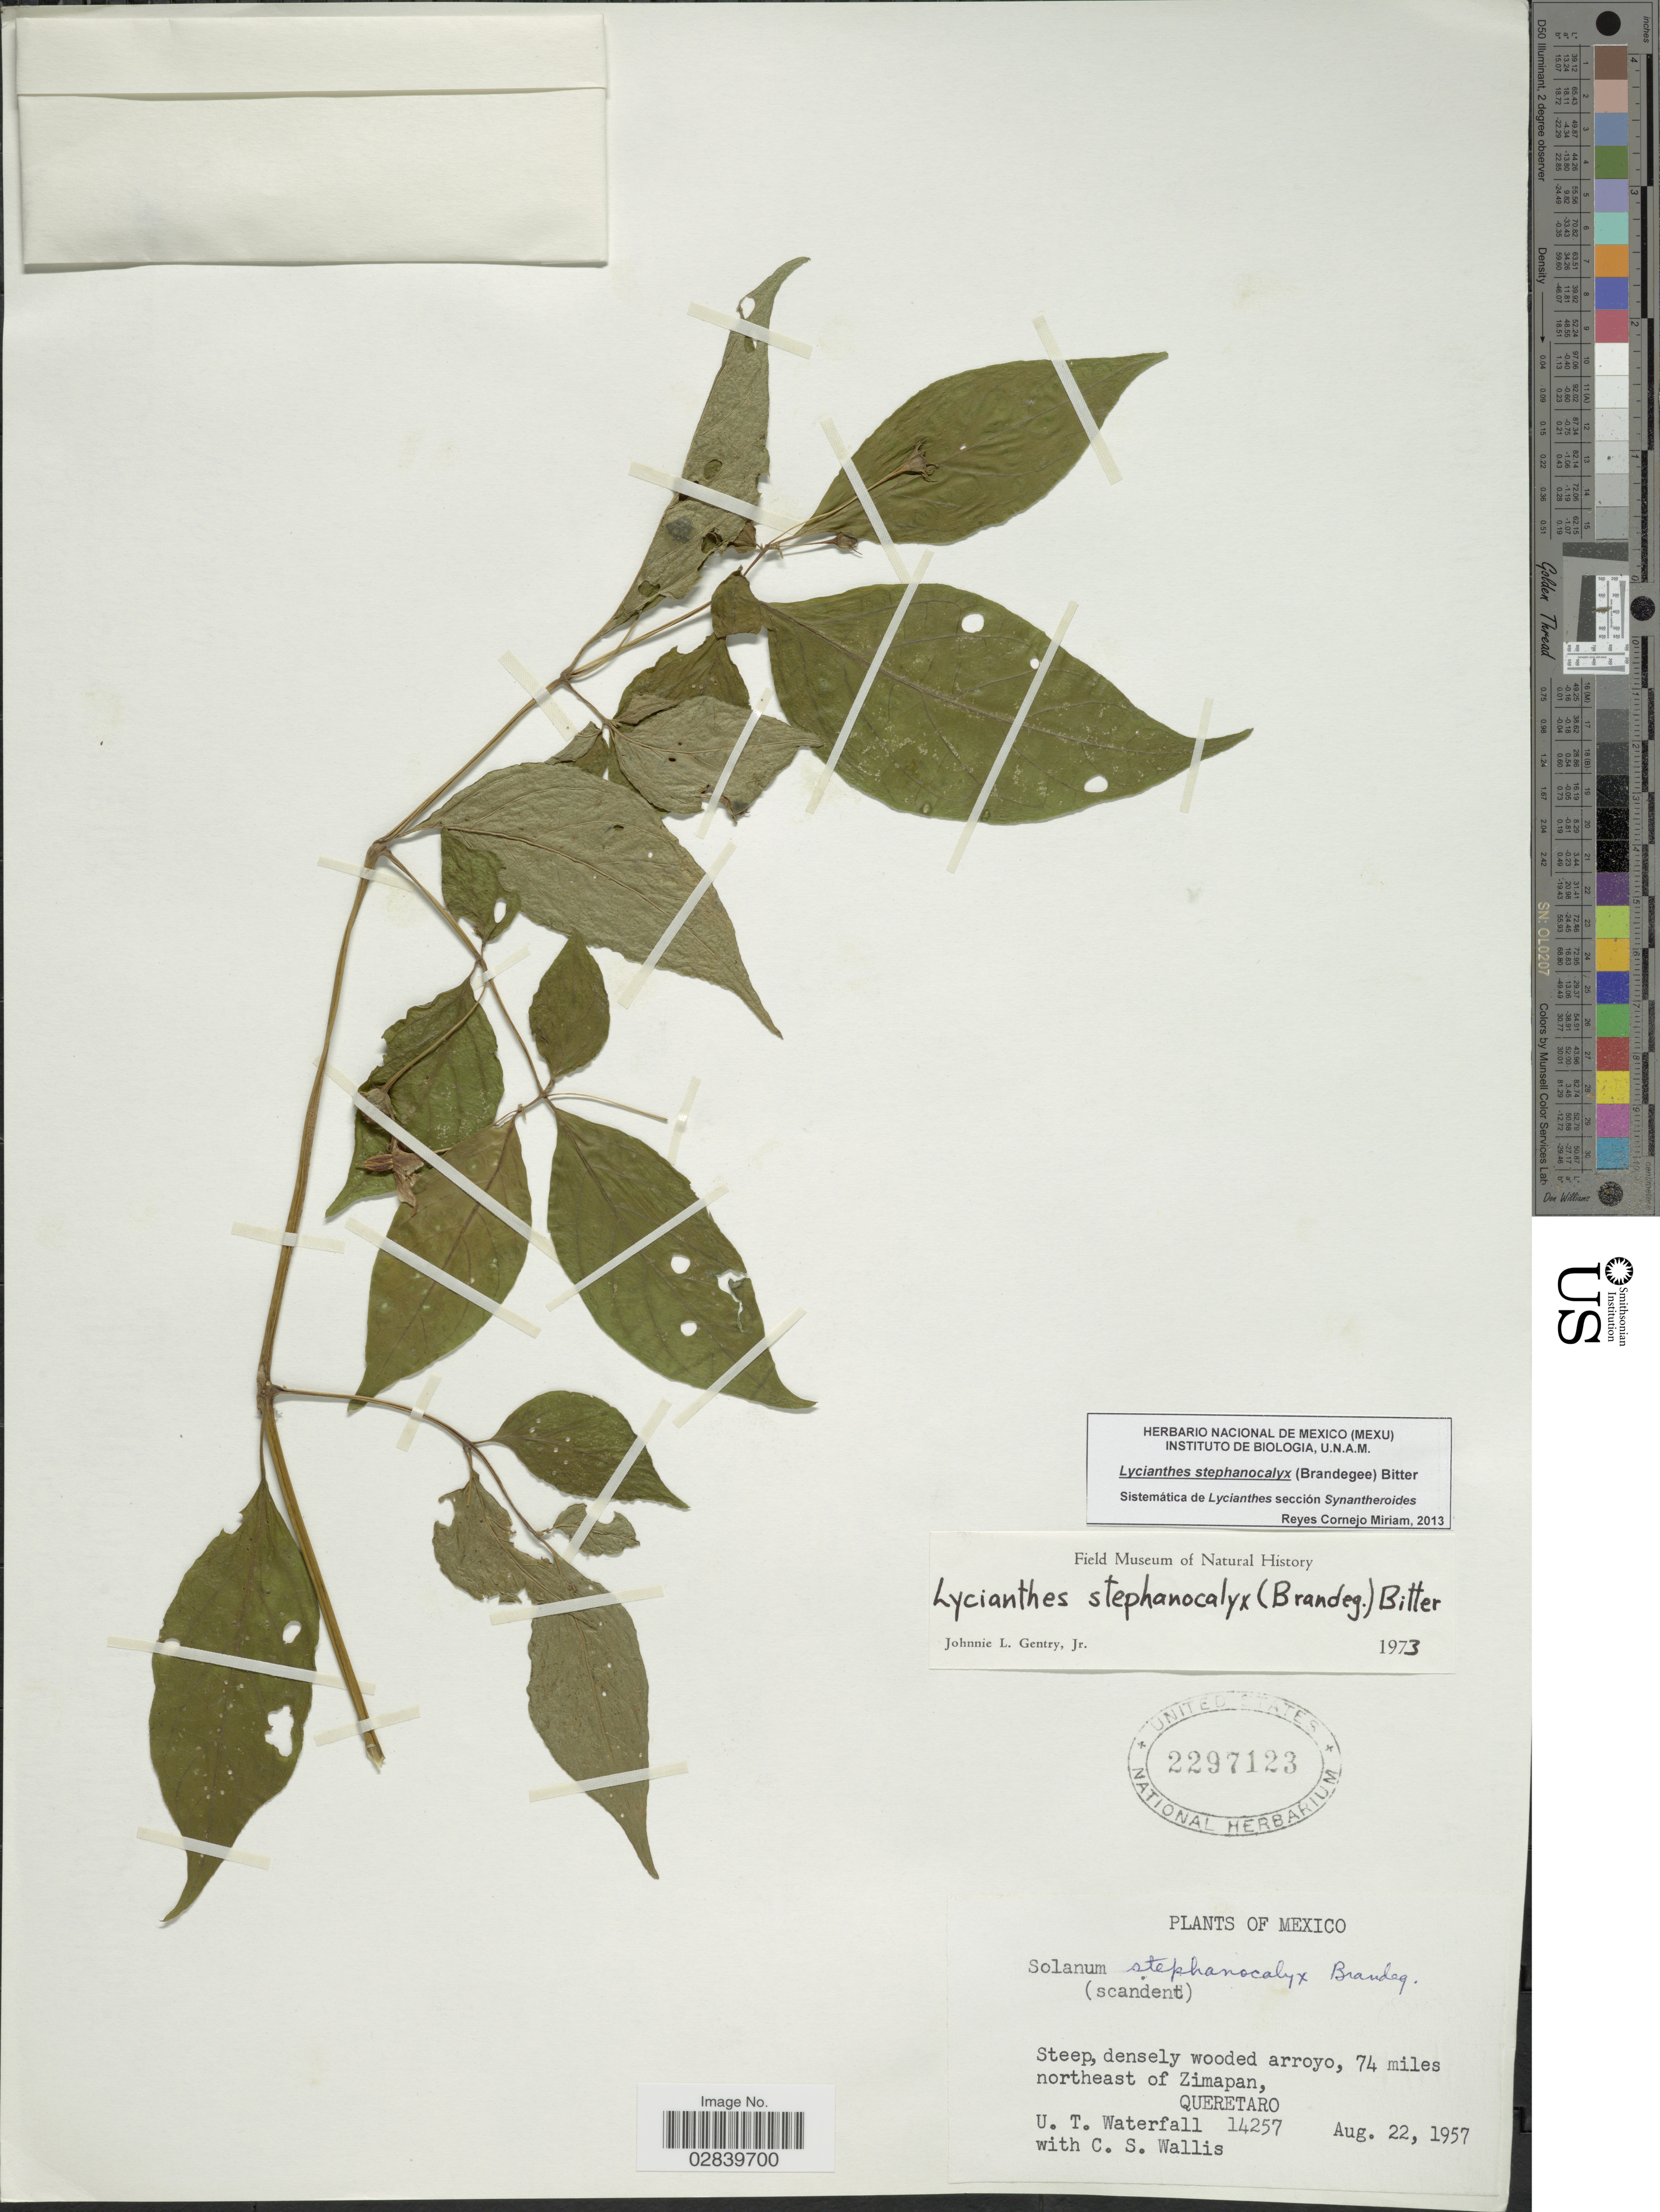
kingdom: Plantae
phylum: Tracheophyta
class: Magnoliopsida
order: Solanales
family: Solanaceae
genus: Lycianthes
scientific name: Lycianthes stephanocalyx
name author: (Brandegee) Bitter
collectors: U. T. Waterfall & C. S. Wallis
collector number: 14257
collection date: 1957-08-22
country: Mexico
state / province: Querétaro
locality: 74 miles northeast of Zimapan.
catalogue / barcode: US 2297123